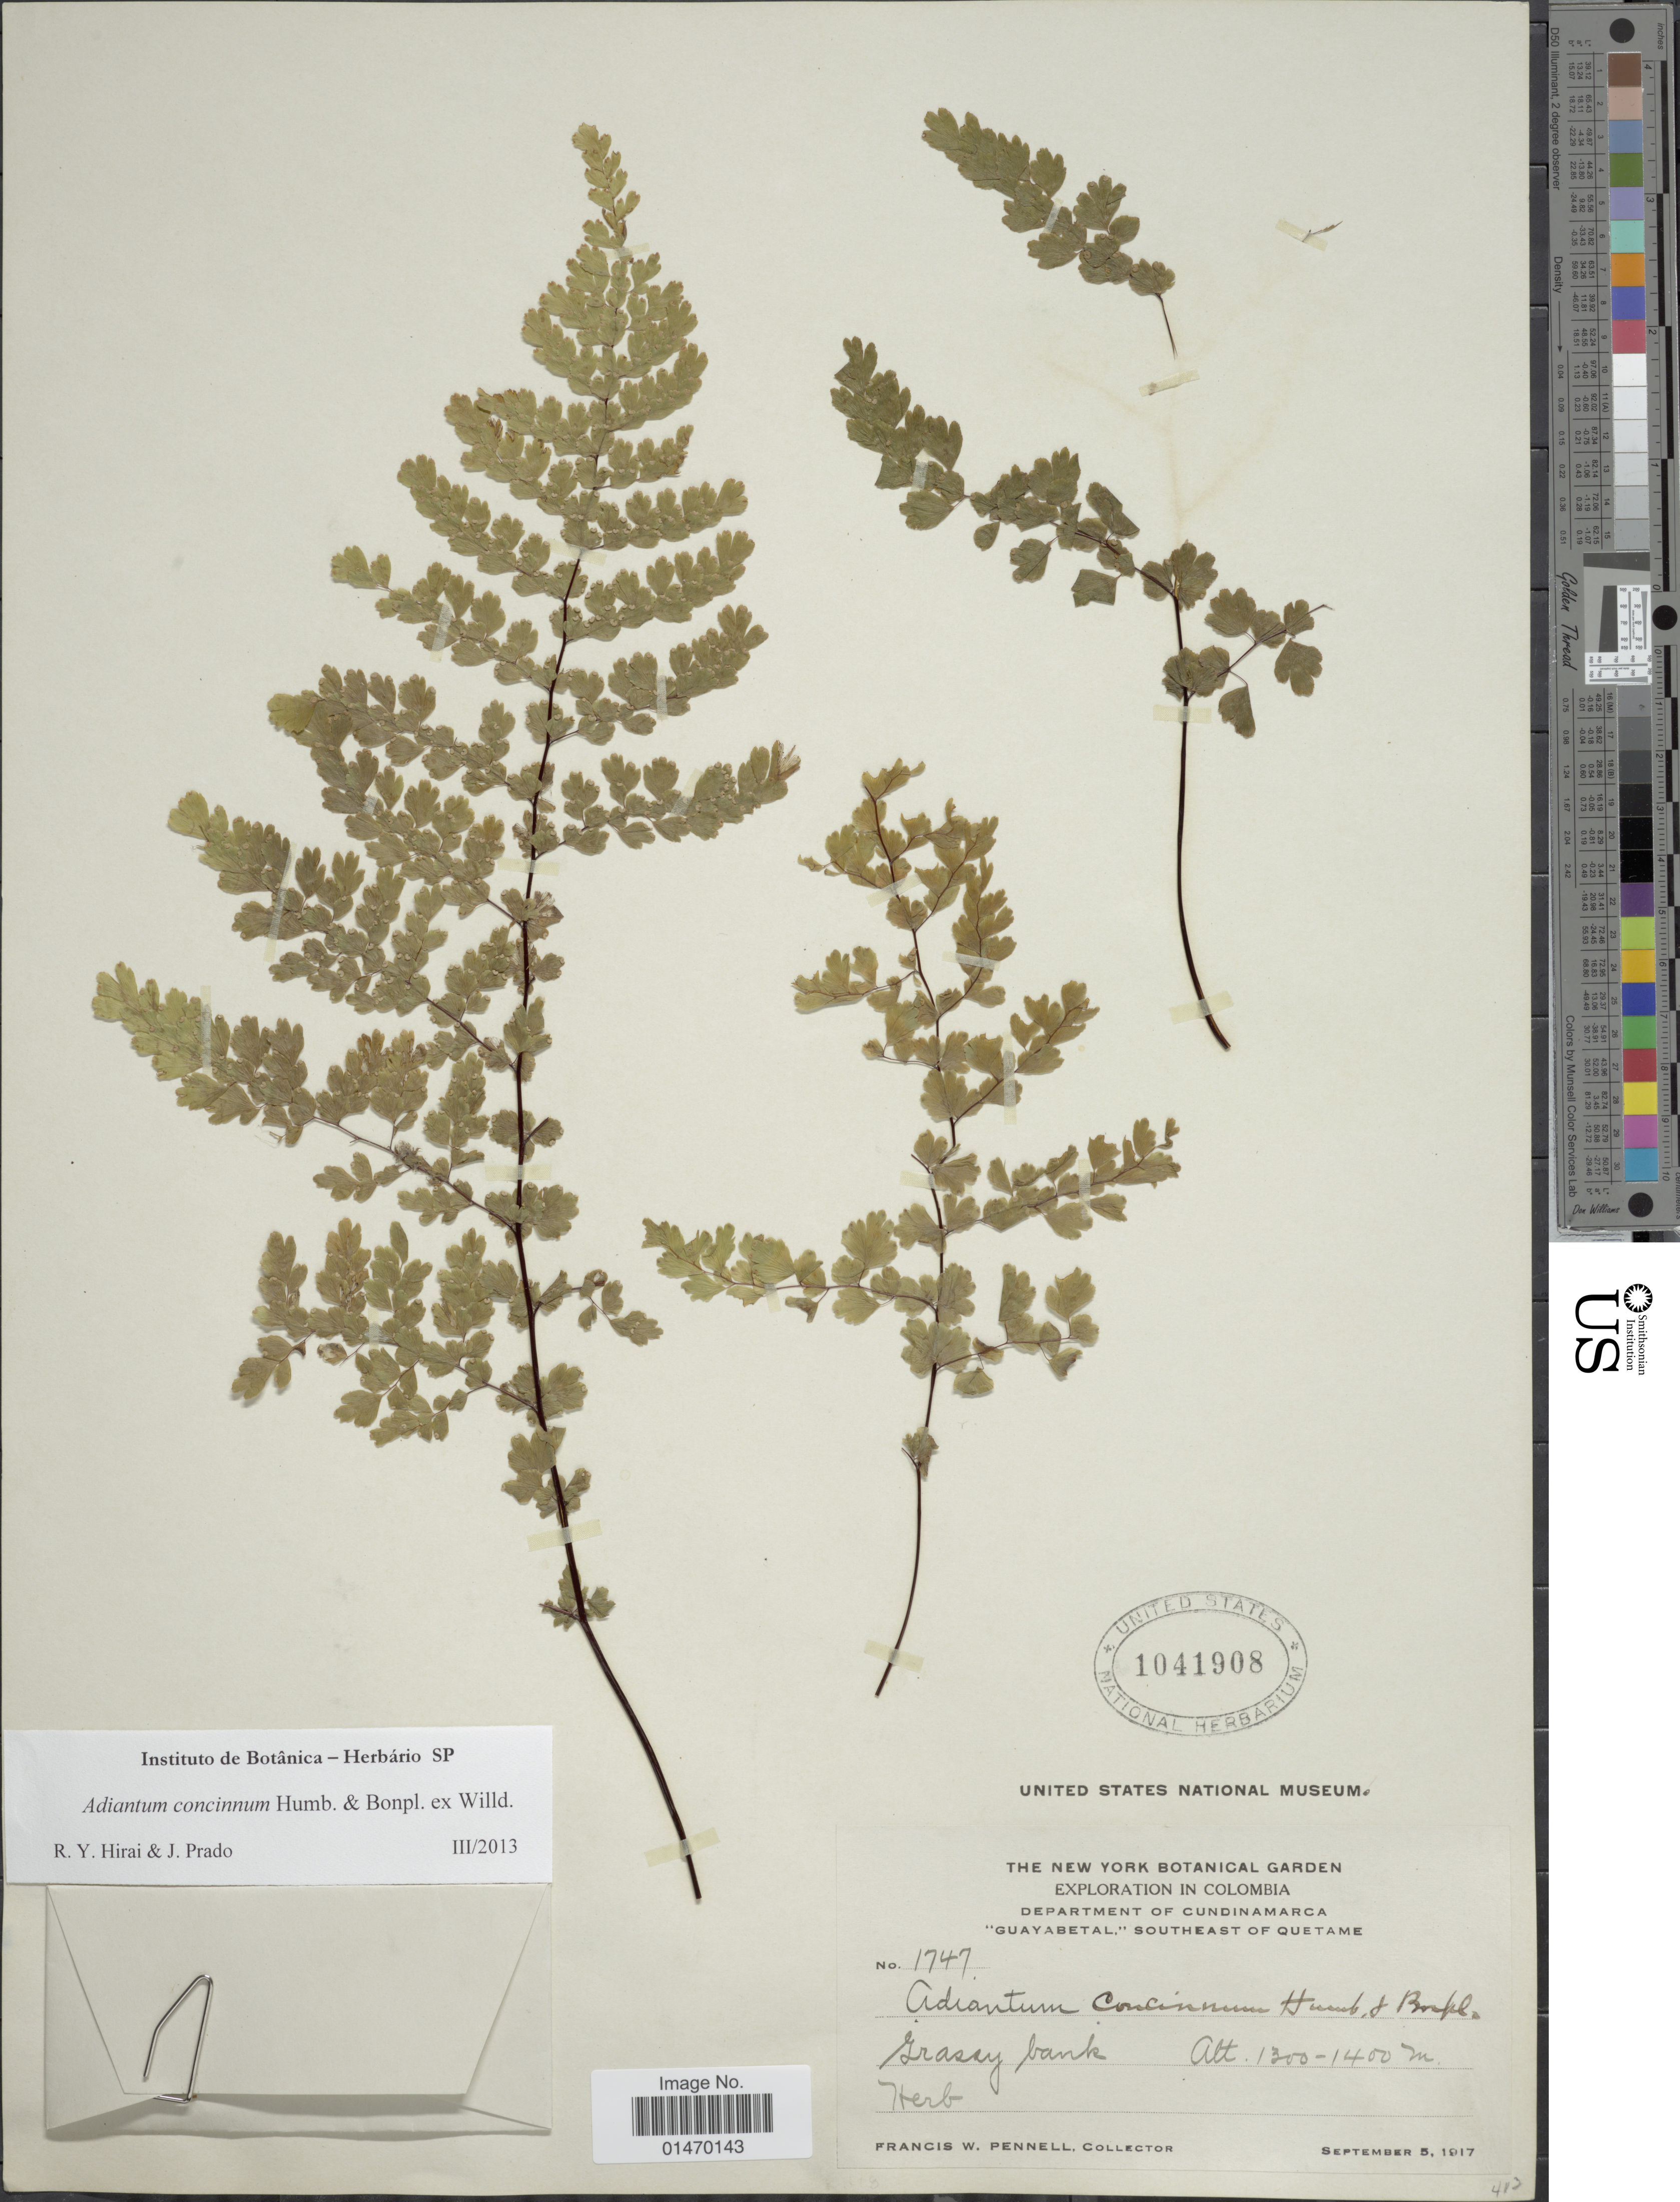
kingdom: Plantae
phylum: Tracheophyta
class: Polypodiopsida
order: Polypodiales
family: Pteridaceae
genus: Adiantum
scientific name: Adiantum concinnum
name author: Humb. & Bonpl. ex Willd.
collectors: F. W. Pennell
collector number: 1747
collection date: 1917-09-05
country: Colombia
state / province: Cundinamarca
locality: Guayabetal, southeast of Quetame.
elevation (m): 1300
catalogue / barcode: US 1041908